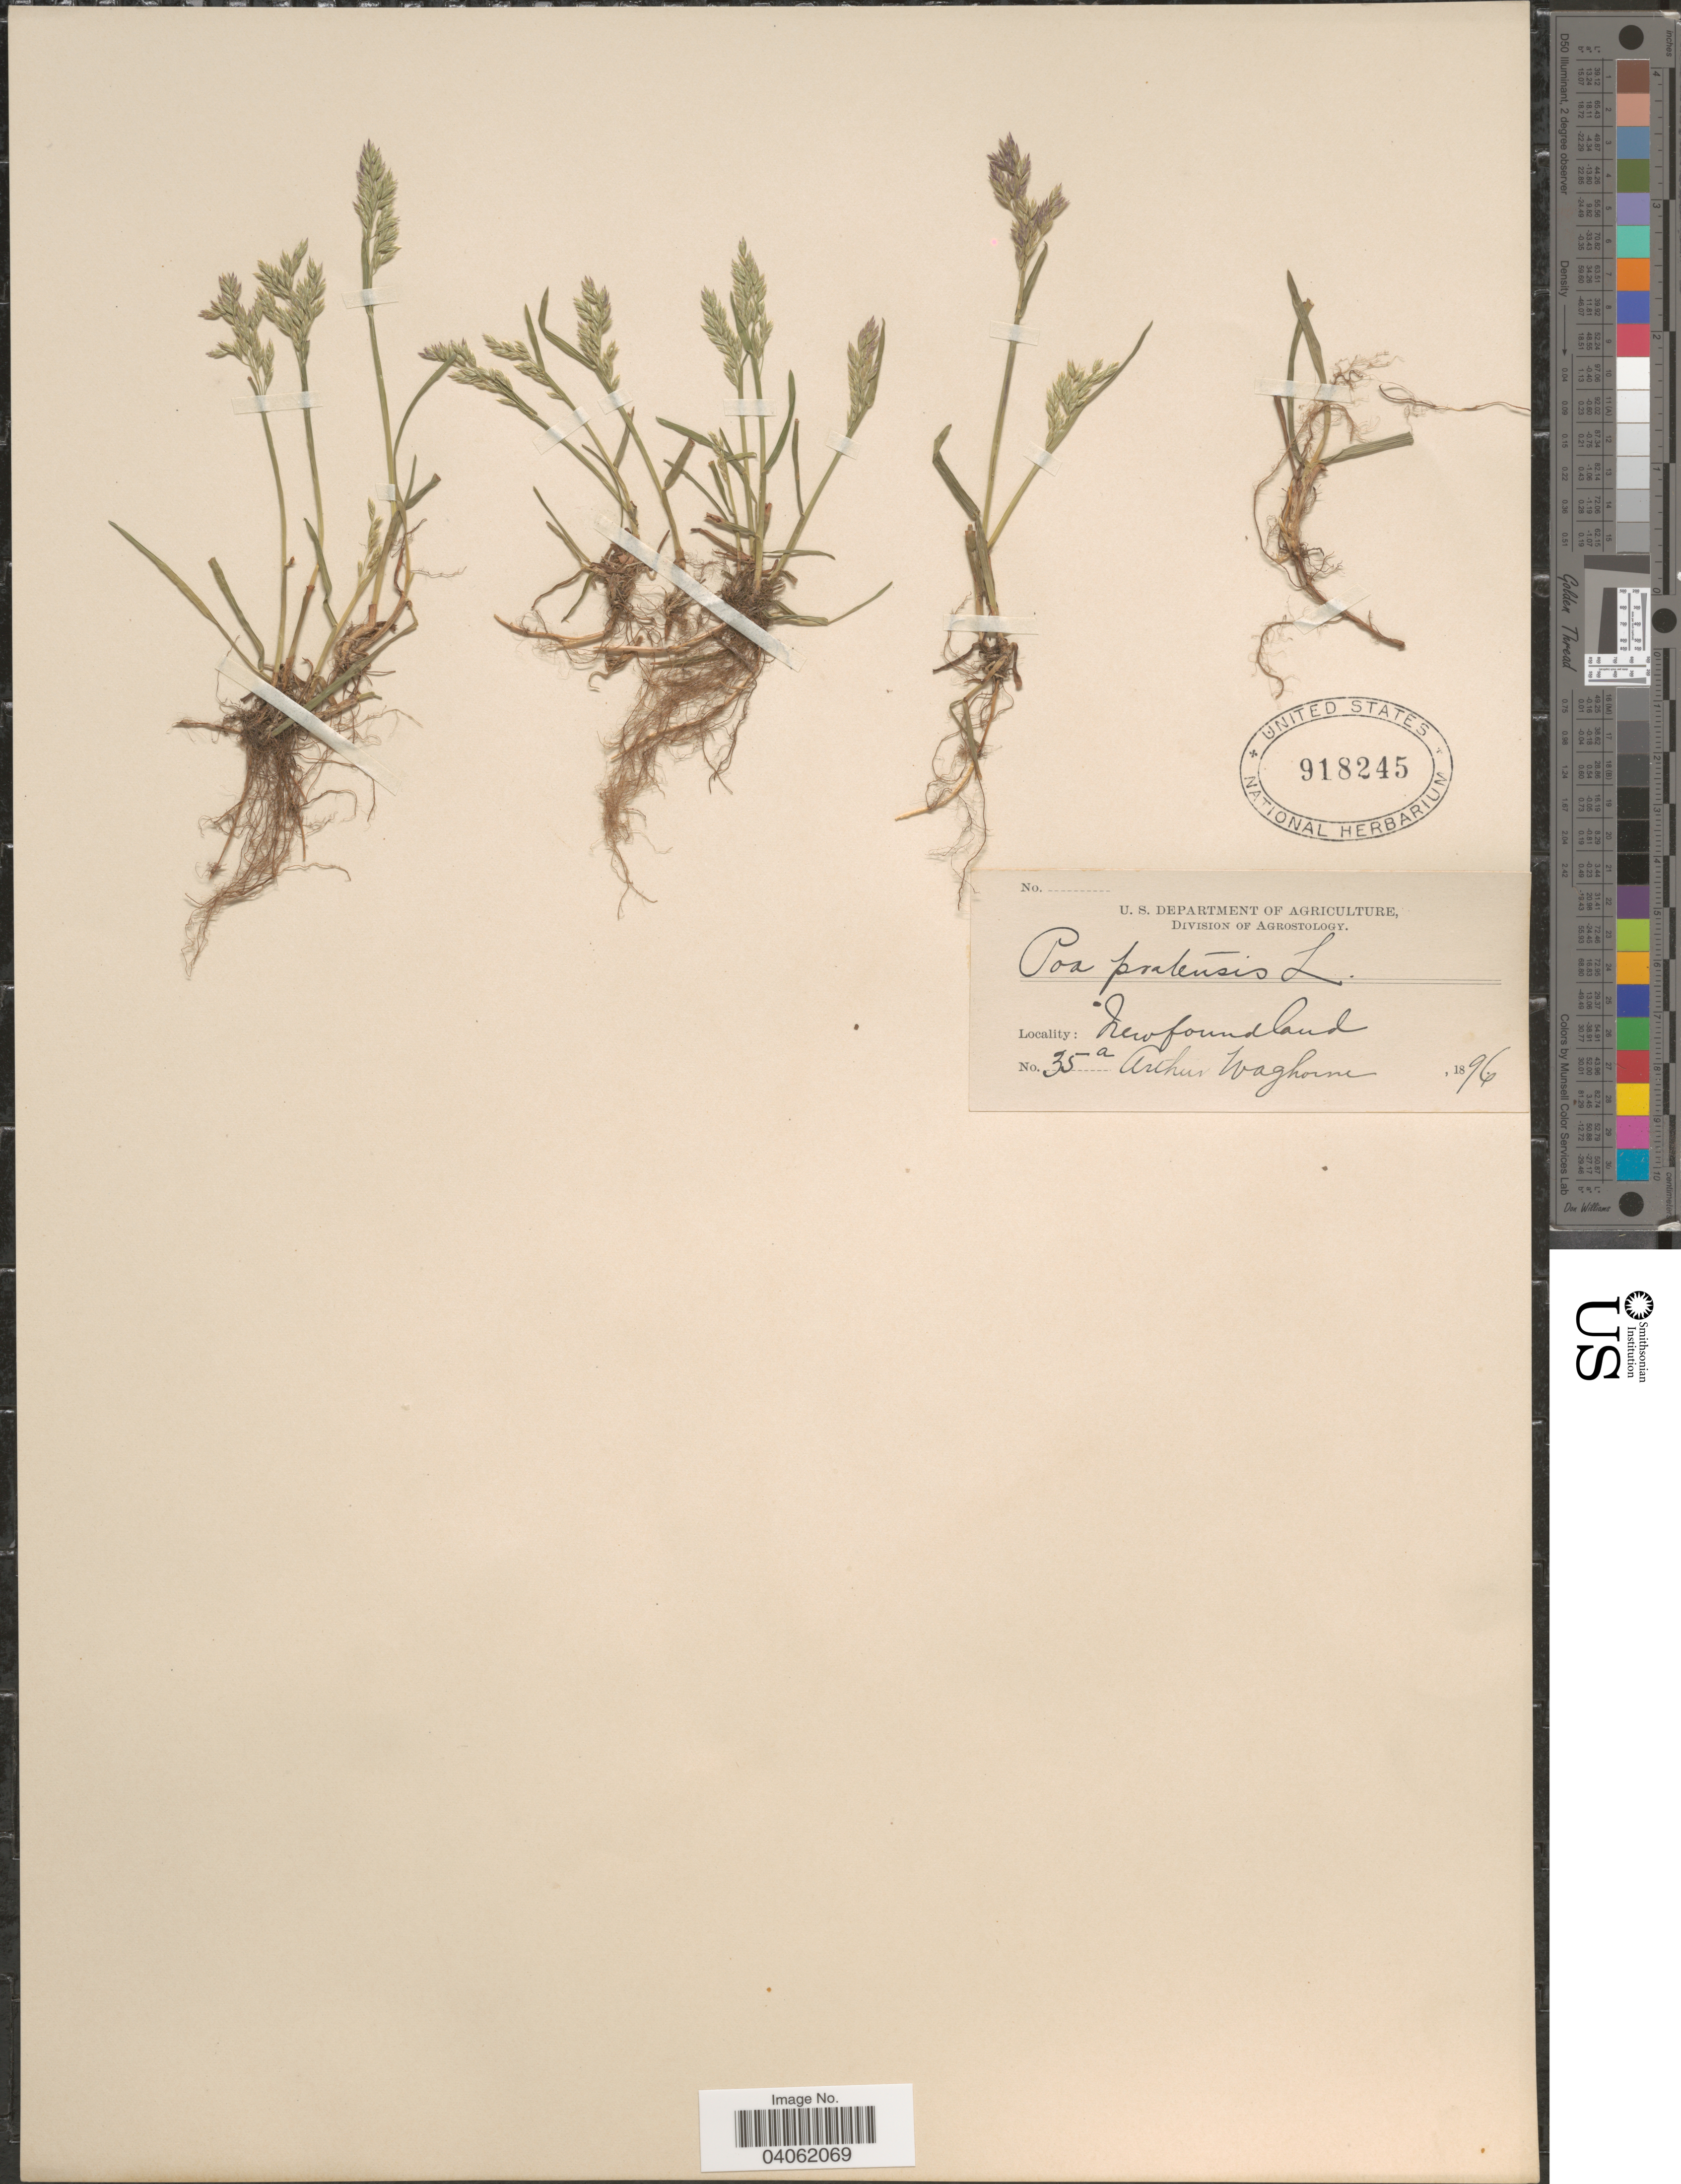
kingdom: Plantae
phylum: Tracheophyta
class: Liliopsida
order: Poales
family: Poaceae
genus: Poa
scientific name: Poa pratensis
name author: L.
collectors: A. Waghorne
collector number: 35a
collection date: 1896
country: Canada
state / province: Newfoundland and Labrador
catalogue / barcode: US 918245